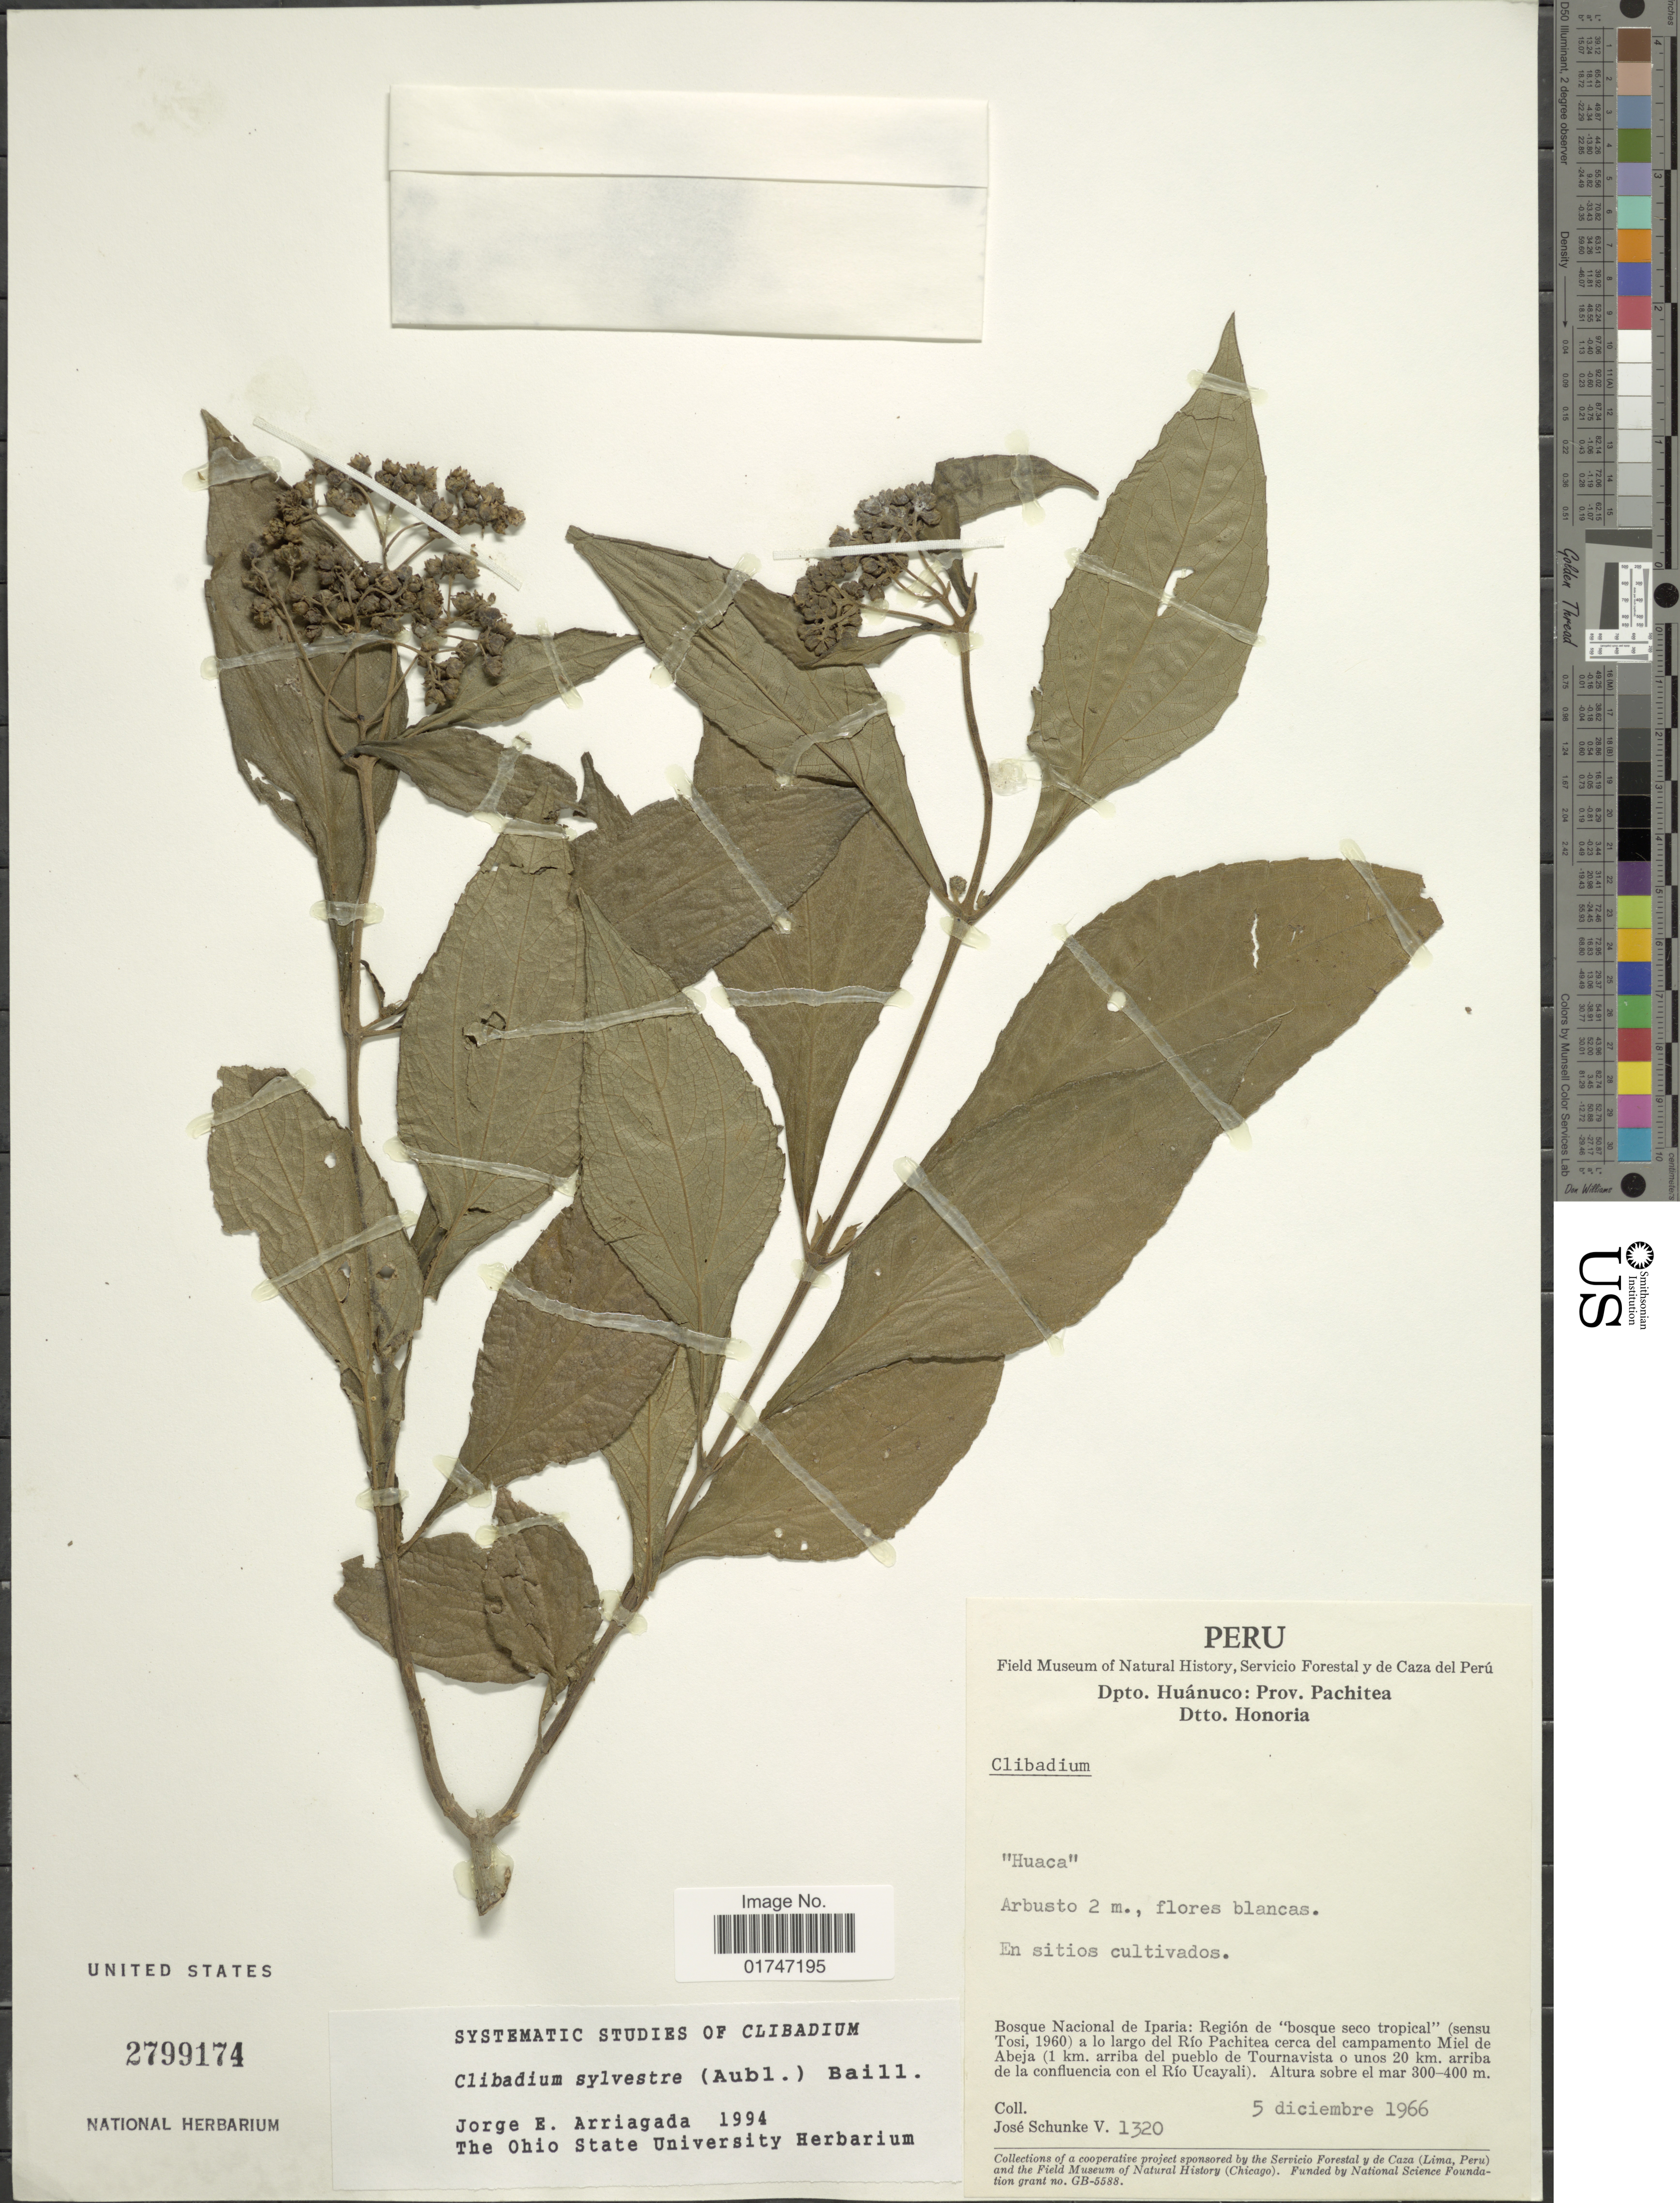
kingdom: Plantae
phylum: Tracheophyta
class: Magnoliopsida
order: Asterales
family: Asteraceae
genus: Clibadium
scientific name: Clibadium sylvestre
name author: (Aubl.) Baill.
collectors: J. Schunke Vigo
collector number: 1320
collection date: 1966-12-05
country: Peru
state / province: Huánuco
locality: Dpto. Huánuco: Prov. Pachitea. Dtto. Honoria. Bosque Nacional de Iparia: Región de "bosque seco tropical" (sensu Tosi, 1960) a lo largo del Río Pachitea cerca del campamento Miel de Abeja (1 km. arriba del pueblo de Tournavista o unos 20 km. arriba de la confluencia con el Río Ucayali)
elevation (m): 300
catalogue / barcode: US 2799174